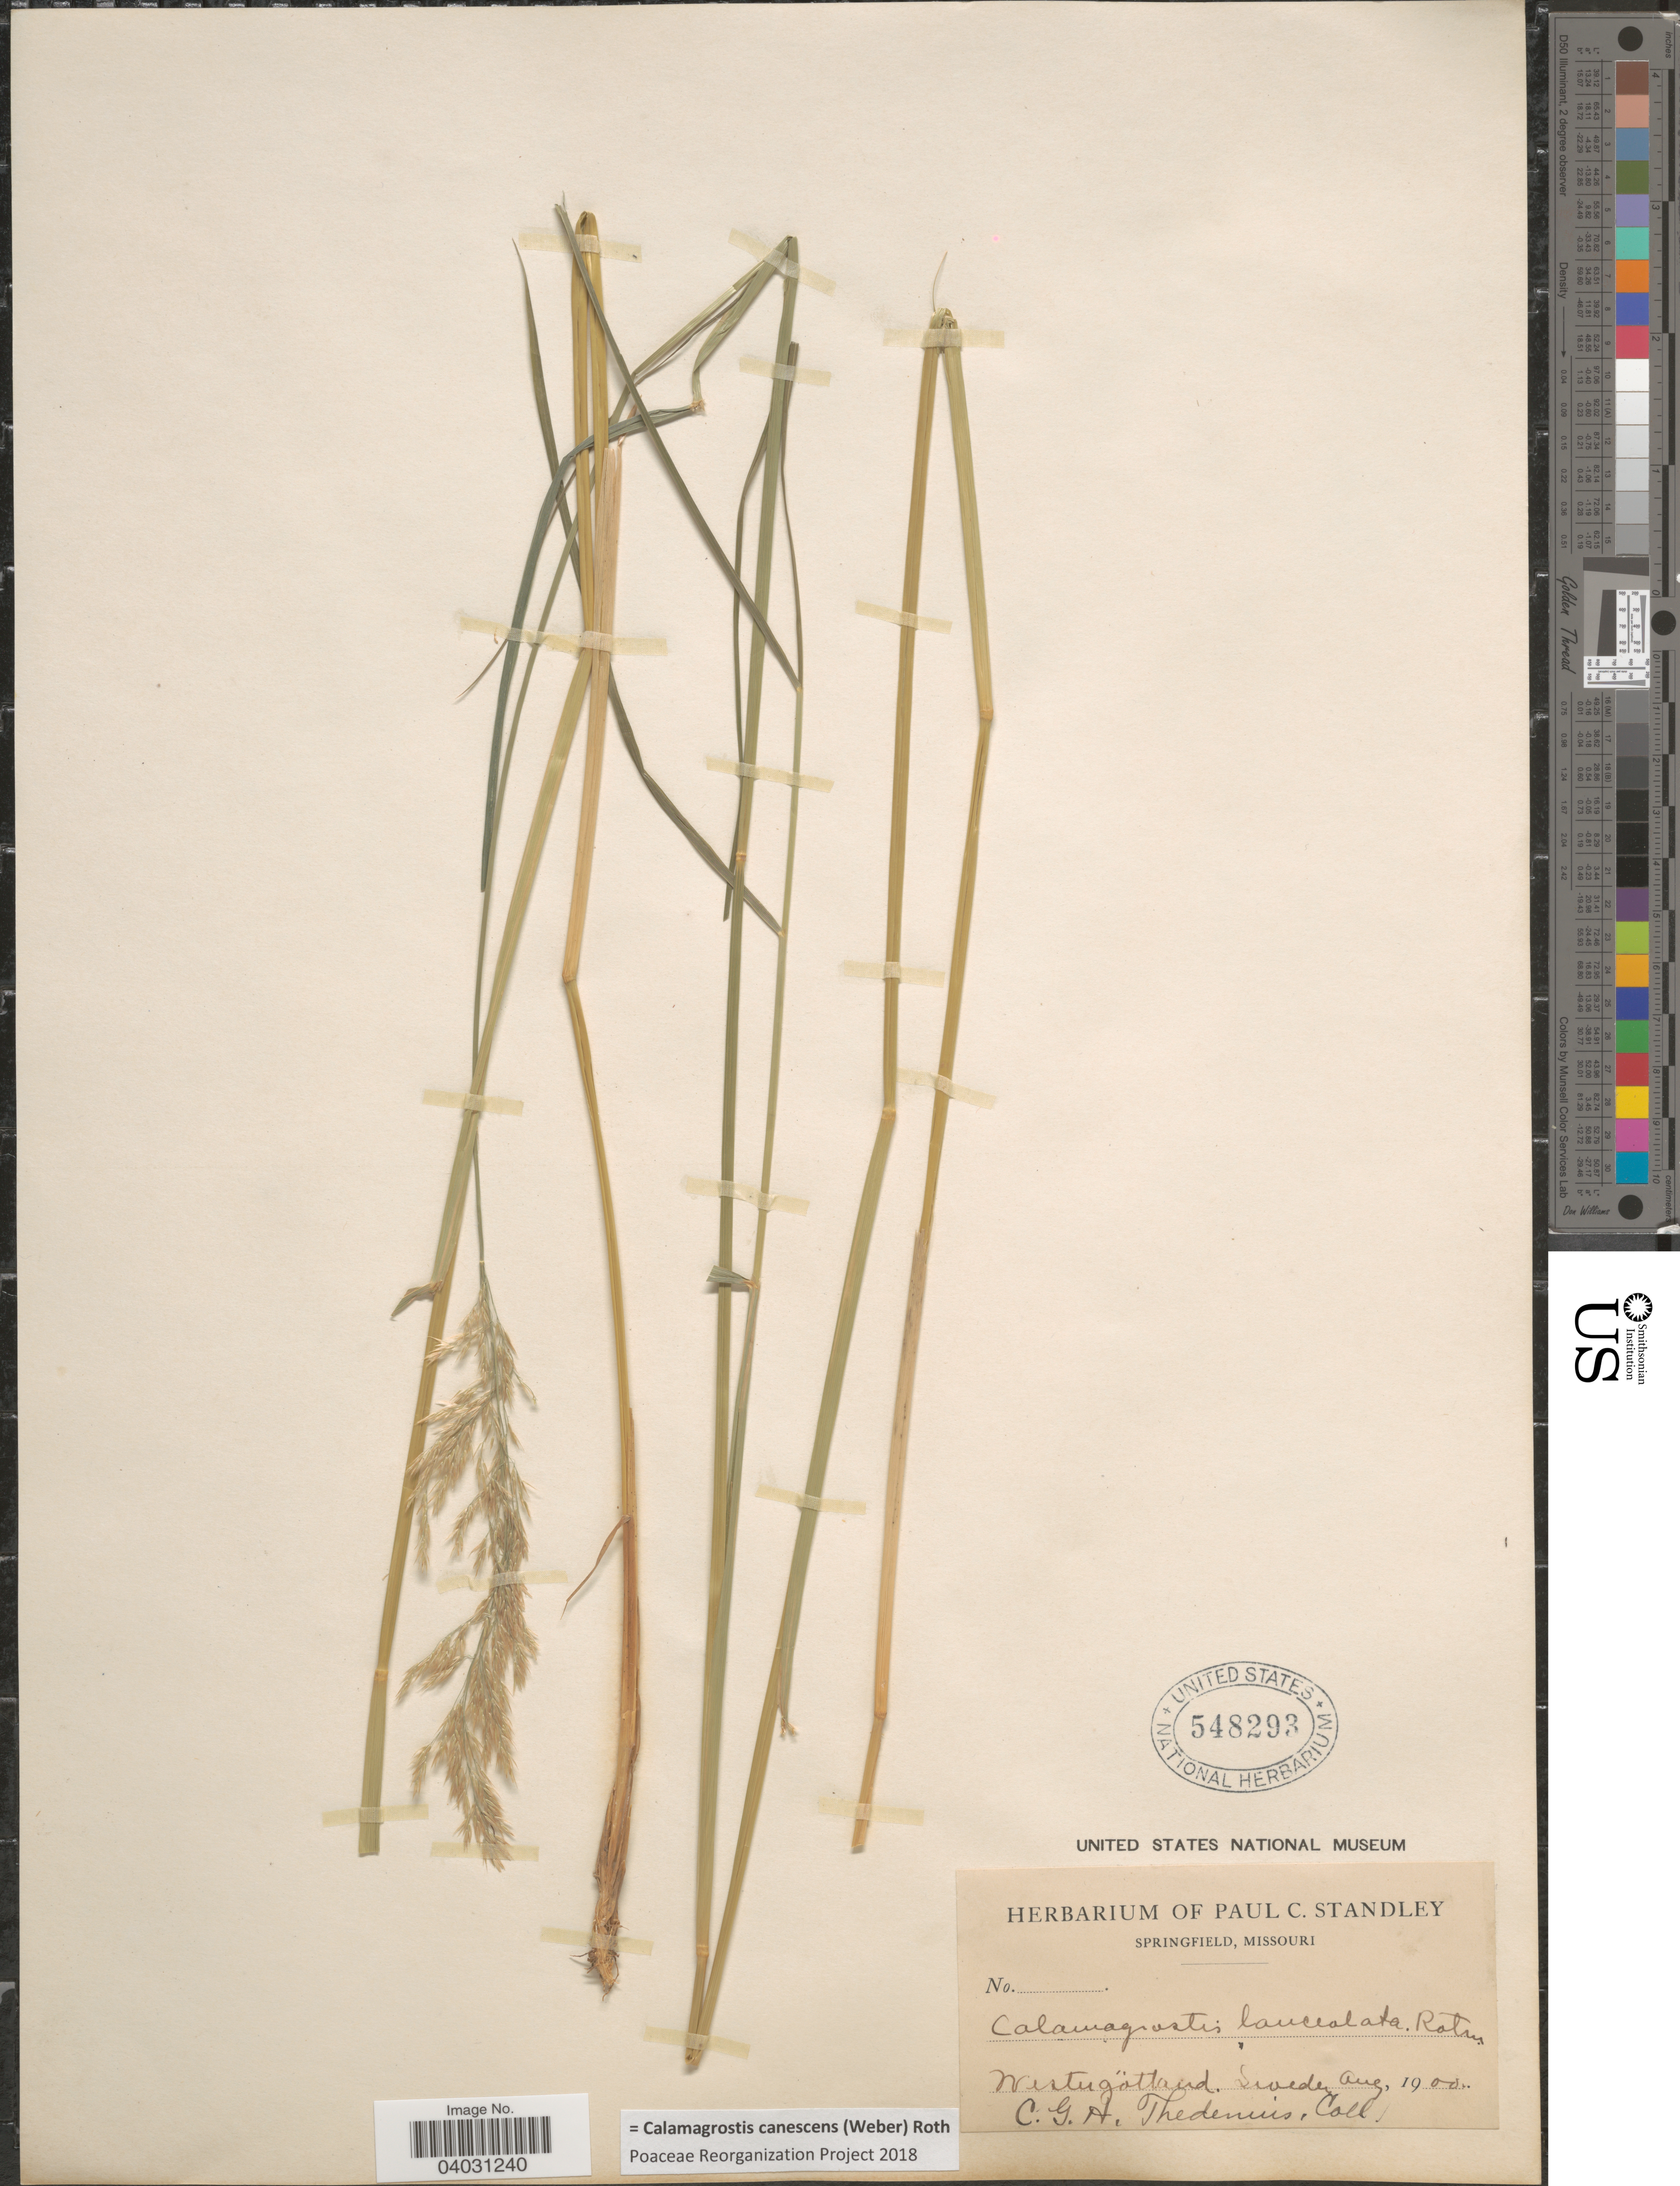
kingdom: Plantae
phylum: Tracheophyta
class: Liliopsida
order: Poales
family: Poaceae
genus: Calamagrostis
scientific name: Calamagrostis canescens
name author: (G.H. Weber) Roth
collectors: C. Thedenuis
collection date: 1900-08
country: Sweden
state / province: Västra Götaland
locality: Westergötland.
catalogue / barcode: US 548293